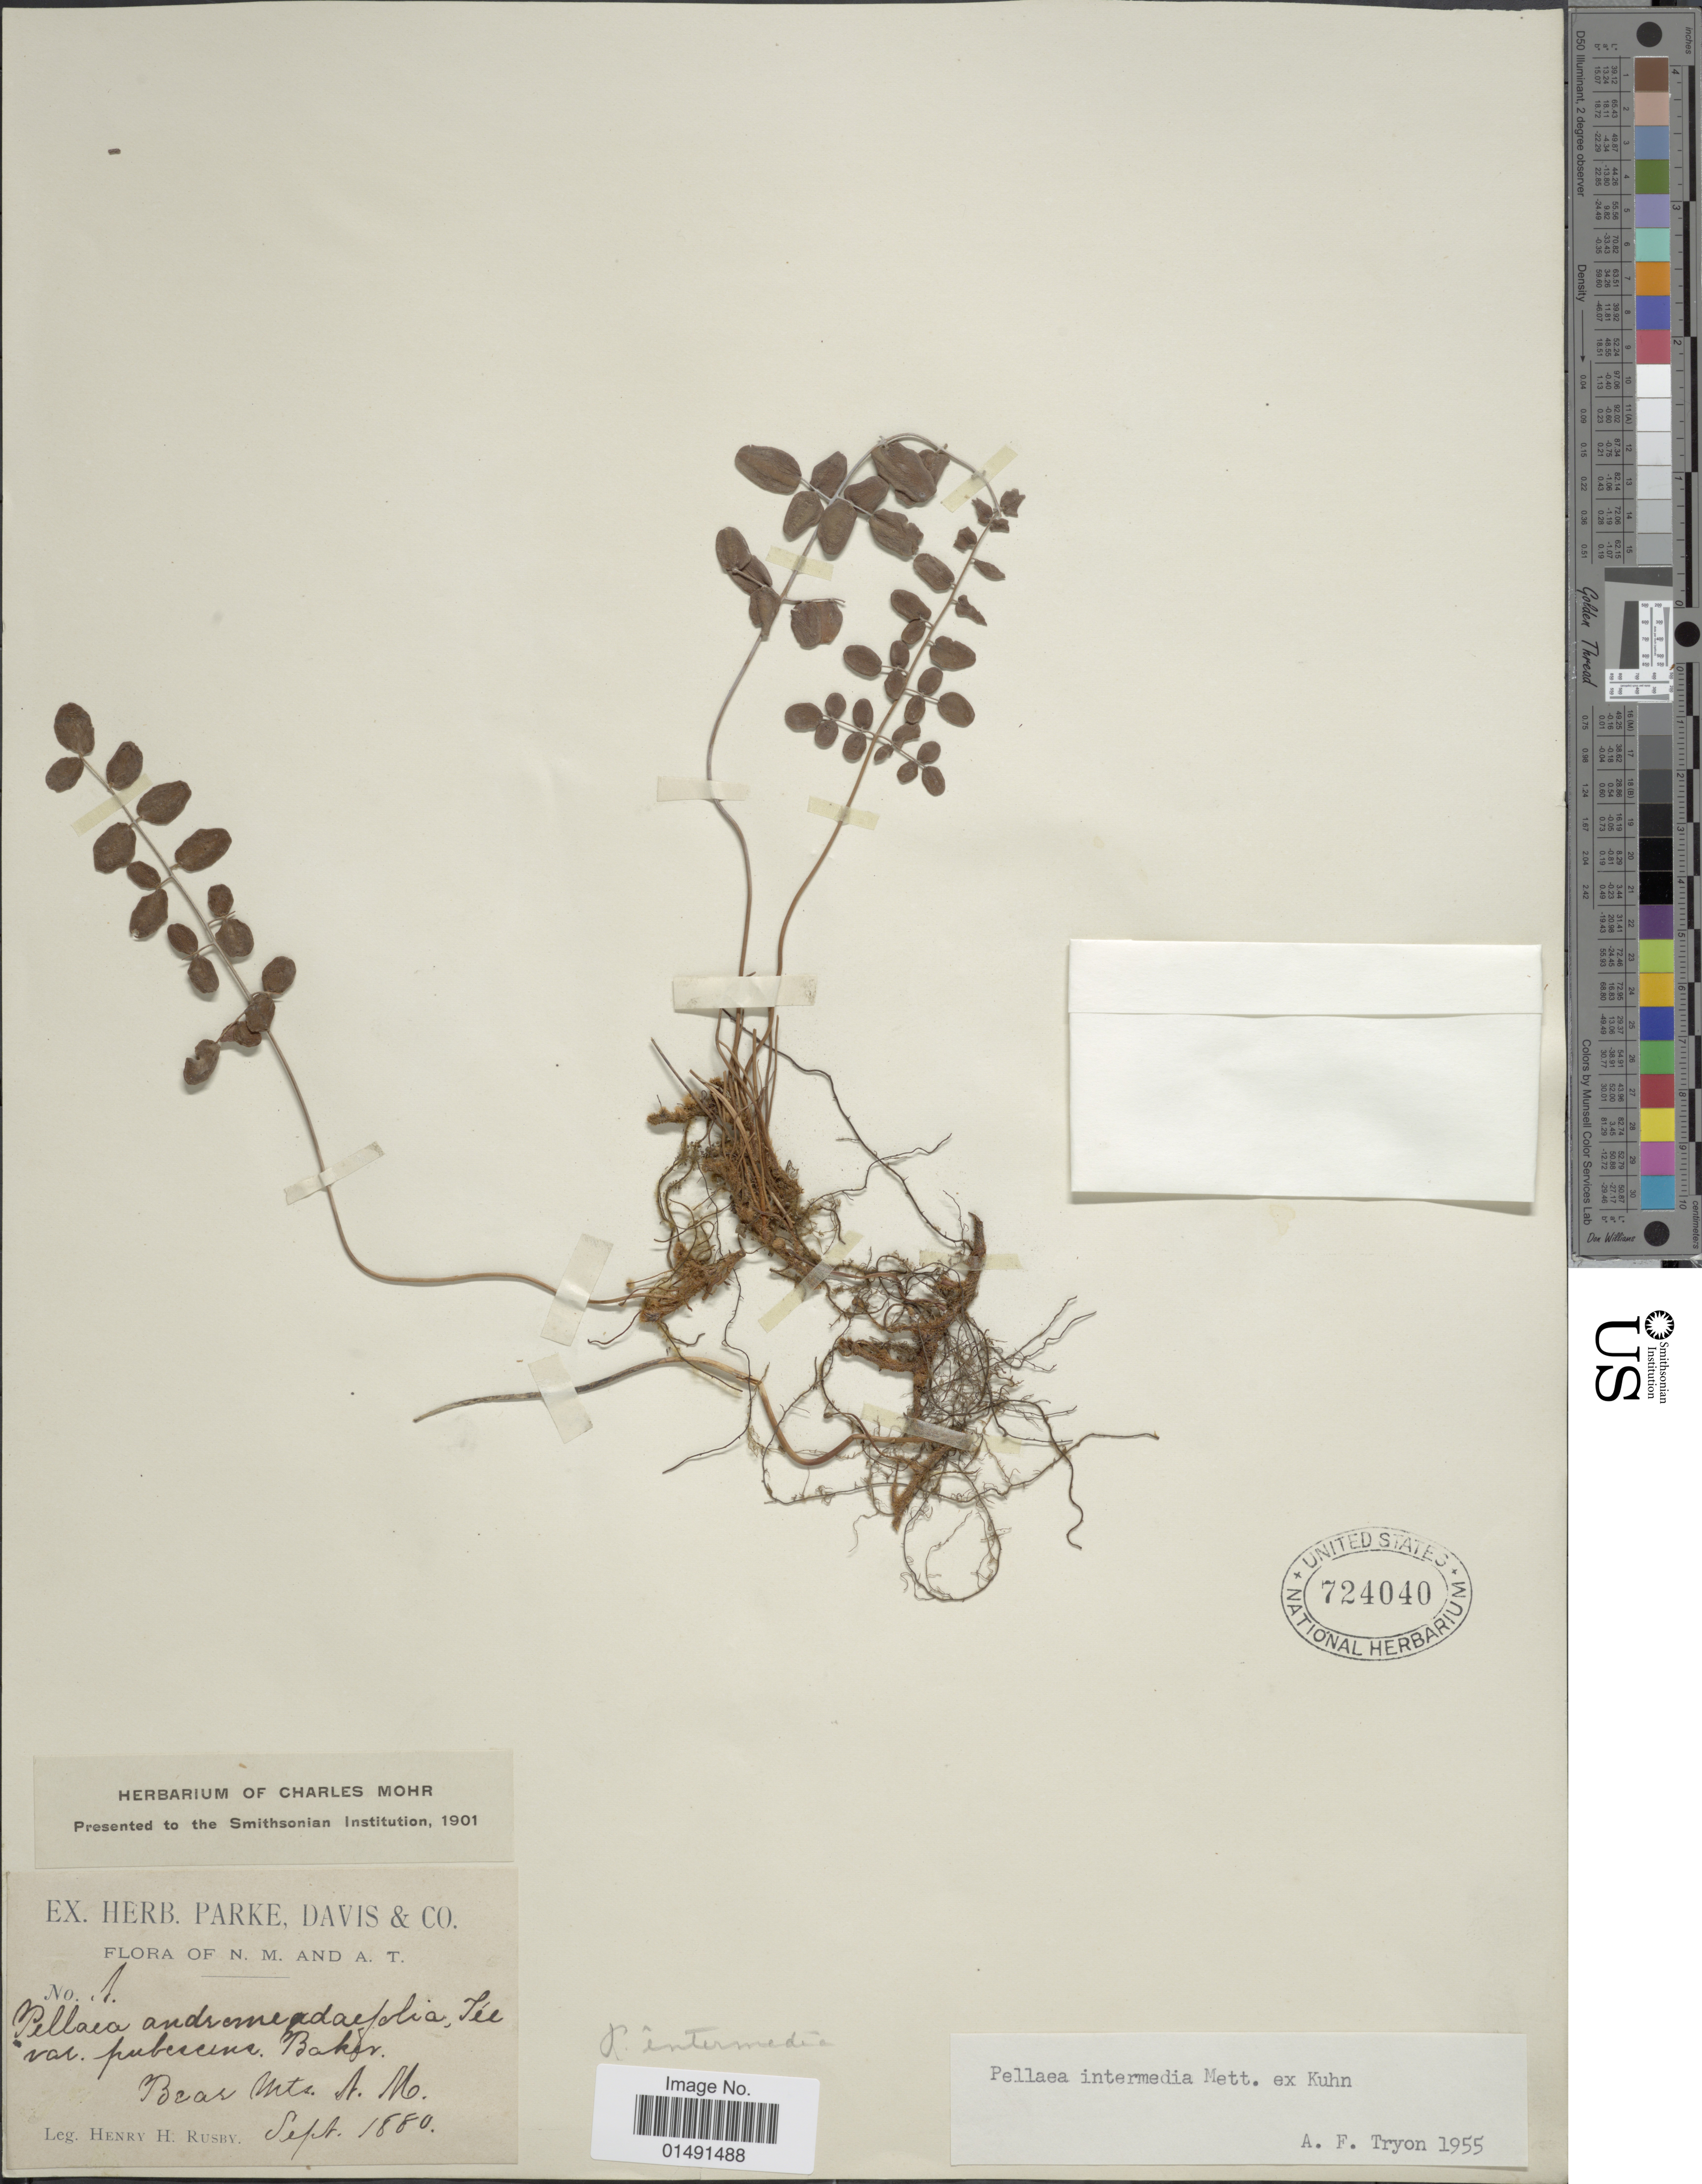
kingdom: Plantae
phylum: Tracheophyta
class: Polypodiopsida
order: Polypodiales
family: Pteridaceae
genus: Pellaea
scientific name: Pellaea intermedia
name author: Mett. ex Kuhn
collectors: H. H. Rusby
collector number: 1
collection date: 1880-09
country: United States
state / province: New Mexico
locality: Bear Mts, A.T.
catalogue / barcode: US 724040